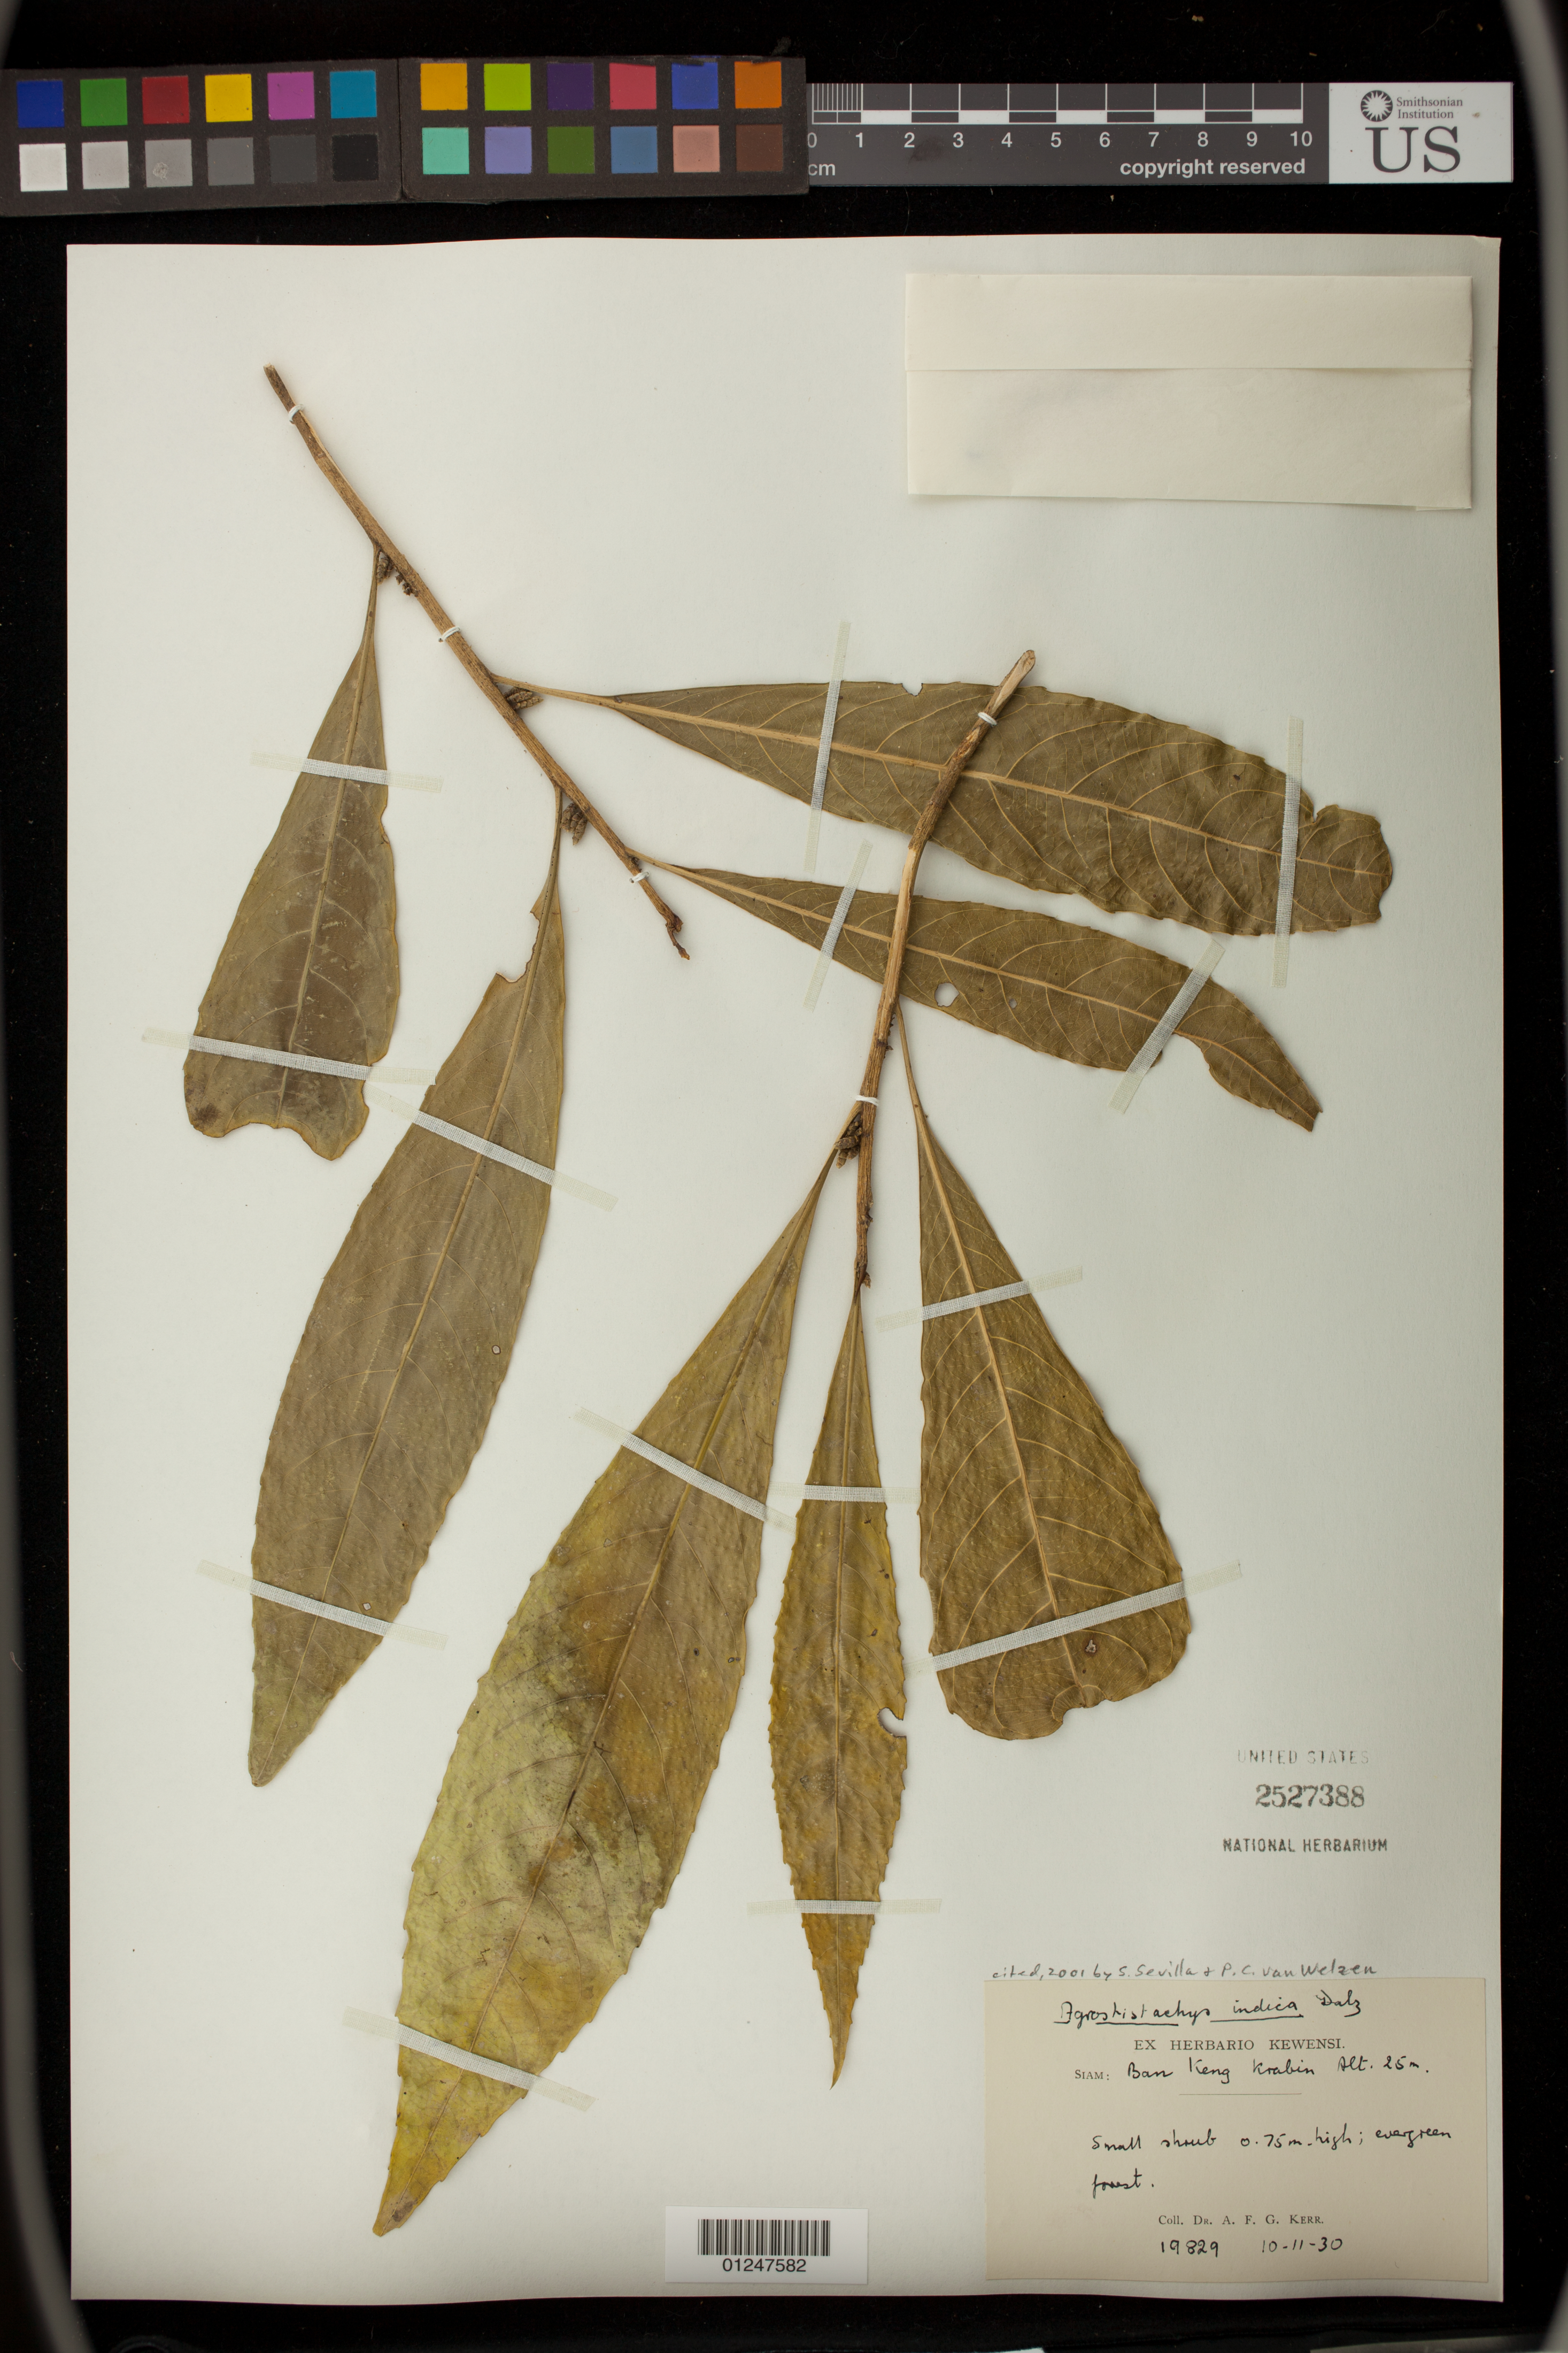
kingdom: Plantae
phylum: Tracheophyta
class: Magnoliopsida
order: Malpighiales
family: Euphorbiaceae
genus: Agrostistachys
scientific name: Agrostistachys indica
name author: Dalzell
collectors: A. F. G. Kerr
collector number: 19829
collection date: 1930-10-11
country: Thailand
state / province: Prachin Buri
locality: Ban Keng Krabin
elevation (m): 25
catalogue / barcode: US 2527388